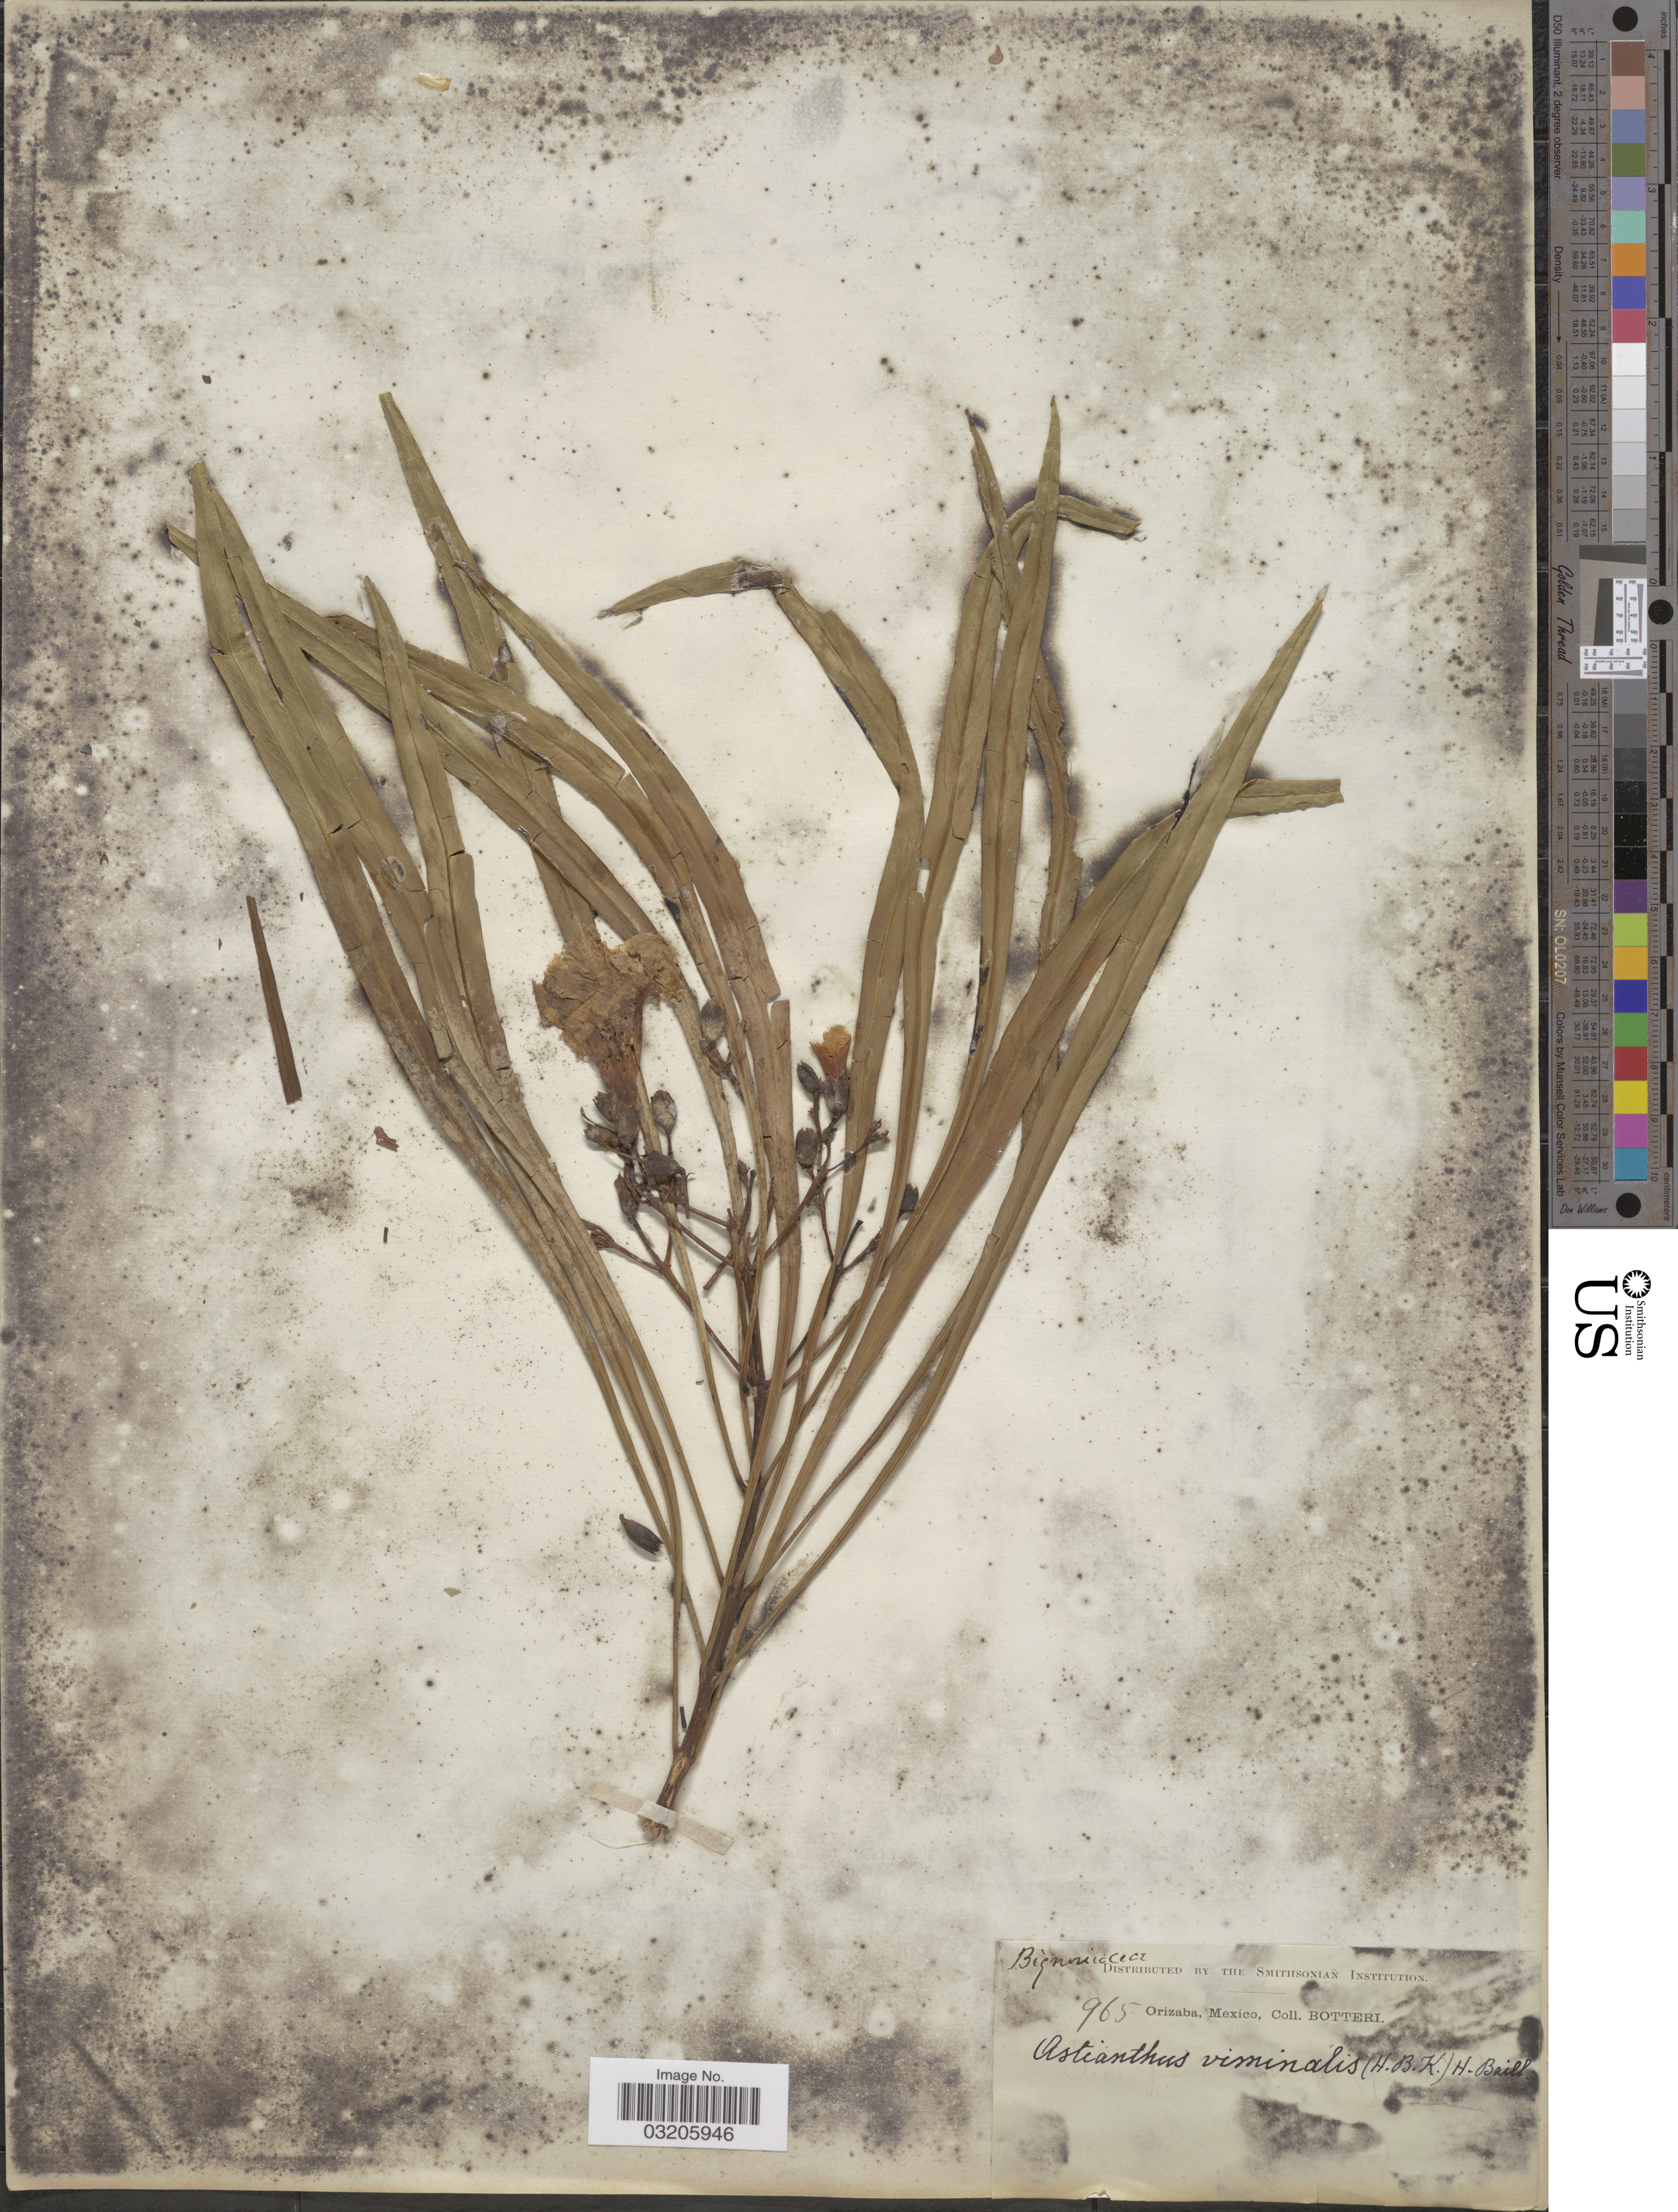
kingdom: Plantae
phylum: Tracheophyta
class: Magnoliopsida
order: Lamiales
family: Bignoniaceae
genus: Astianthus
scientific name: Astianthus viminalis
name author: (Kunth) Baill.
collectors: M. Botteri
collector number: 965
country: Mexico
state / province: México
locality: Orizaba.